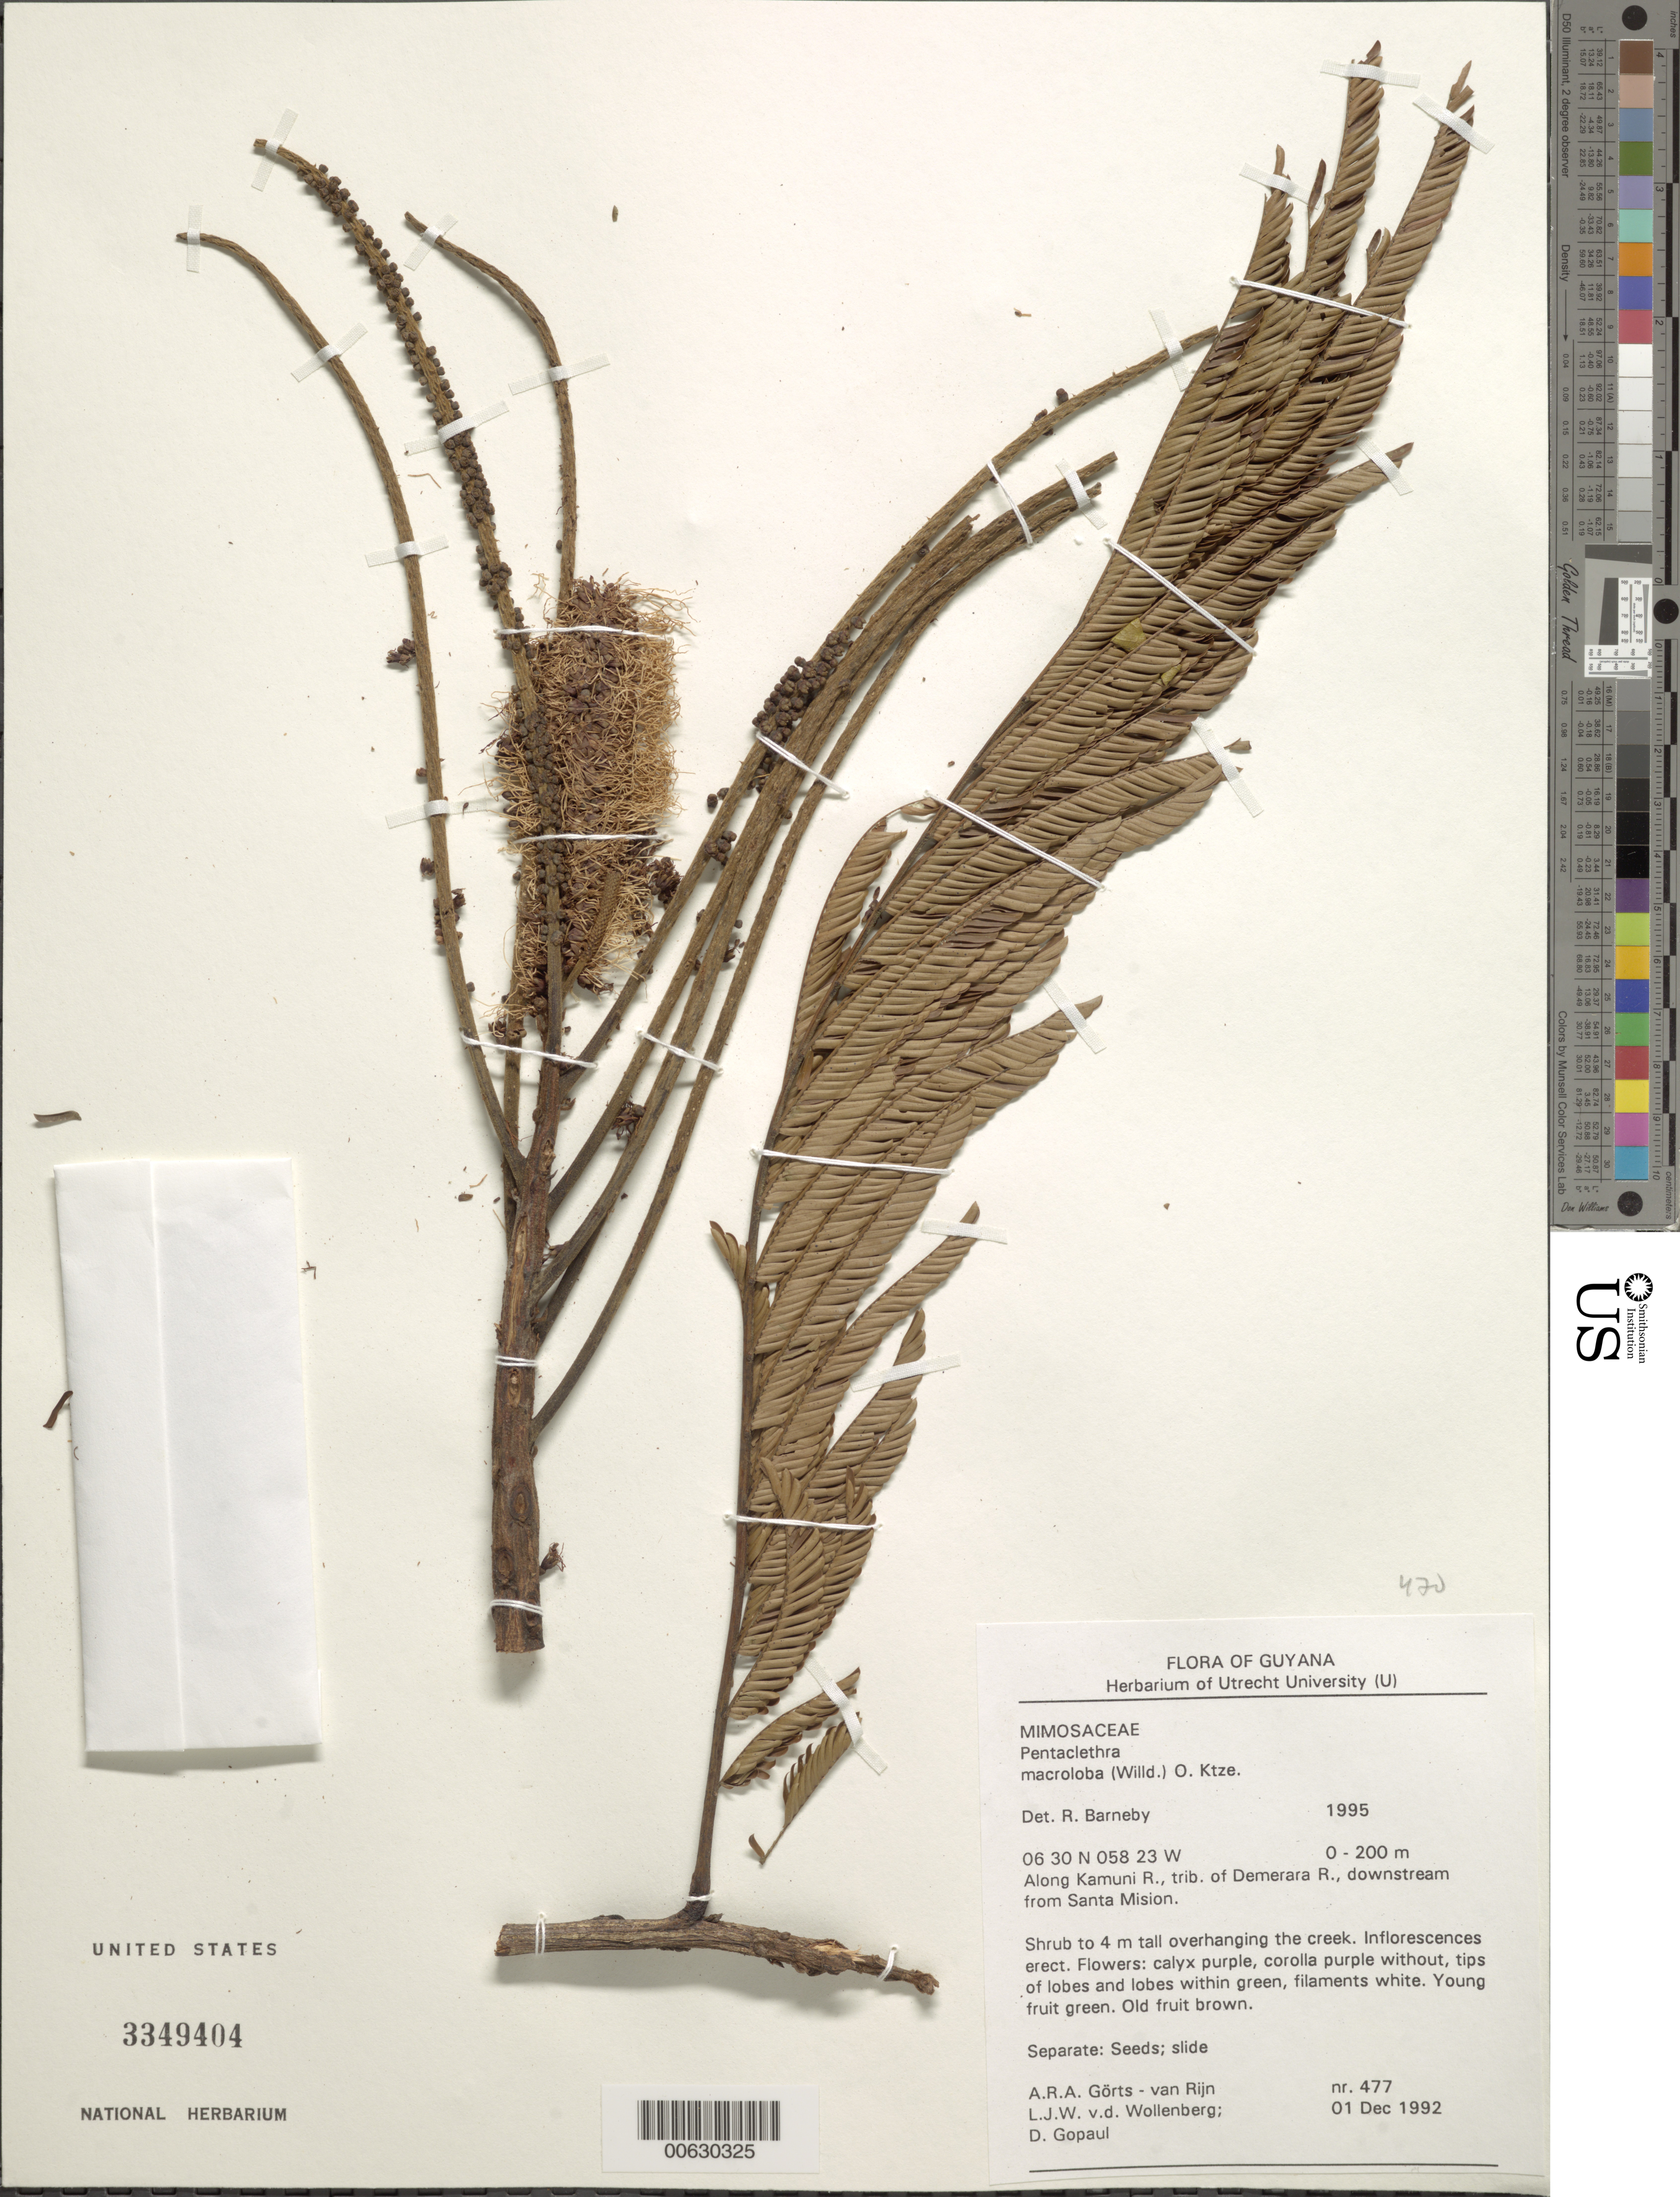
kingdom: Plantae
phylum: Tracheophyta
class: Magnoliopsida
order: Fabales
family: Fabaceae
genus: Pentaclethra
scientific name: Pentaclethra macroloba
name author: (Willd.) Kuntze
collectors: A. .R. A. Görts-van Rijn, L. van der Wollenberg & D. Gopaul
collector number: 477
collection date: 1992-12-01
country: Guyana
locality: Along Kamuni R., Trib of Demerara R., downstream from Santa Mision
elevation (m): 0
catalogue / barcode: US 3349404